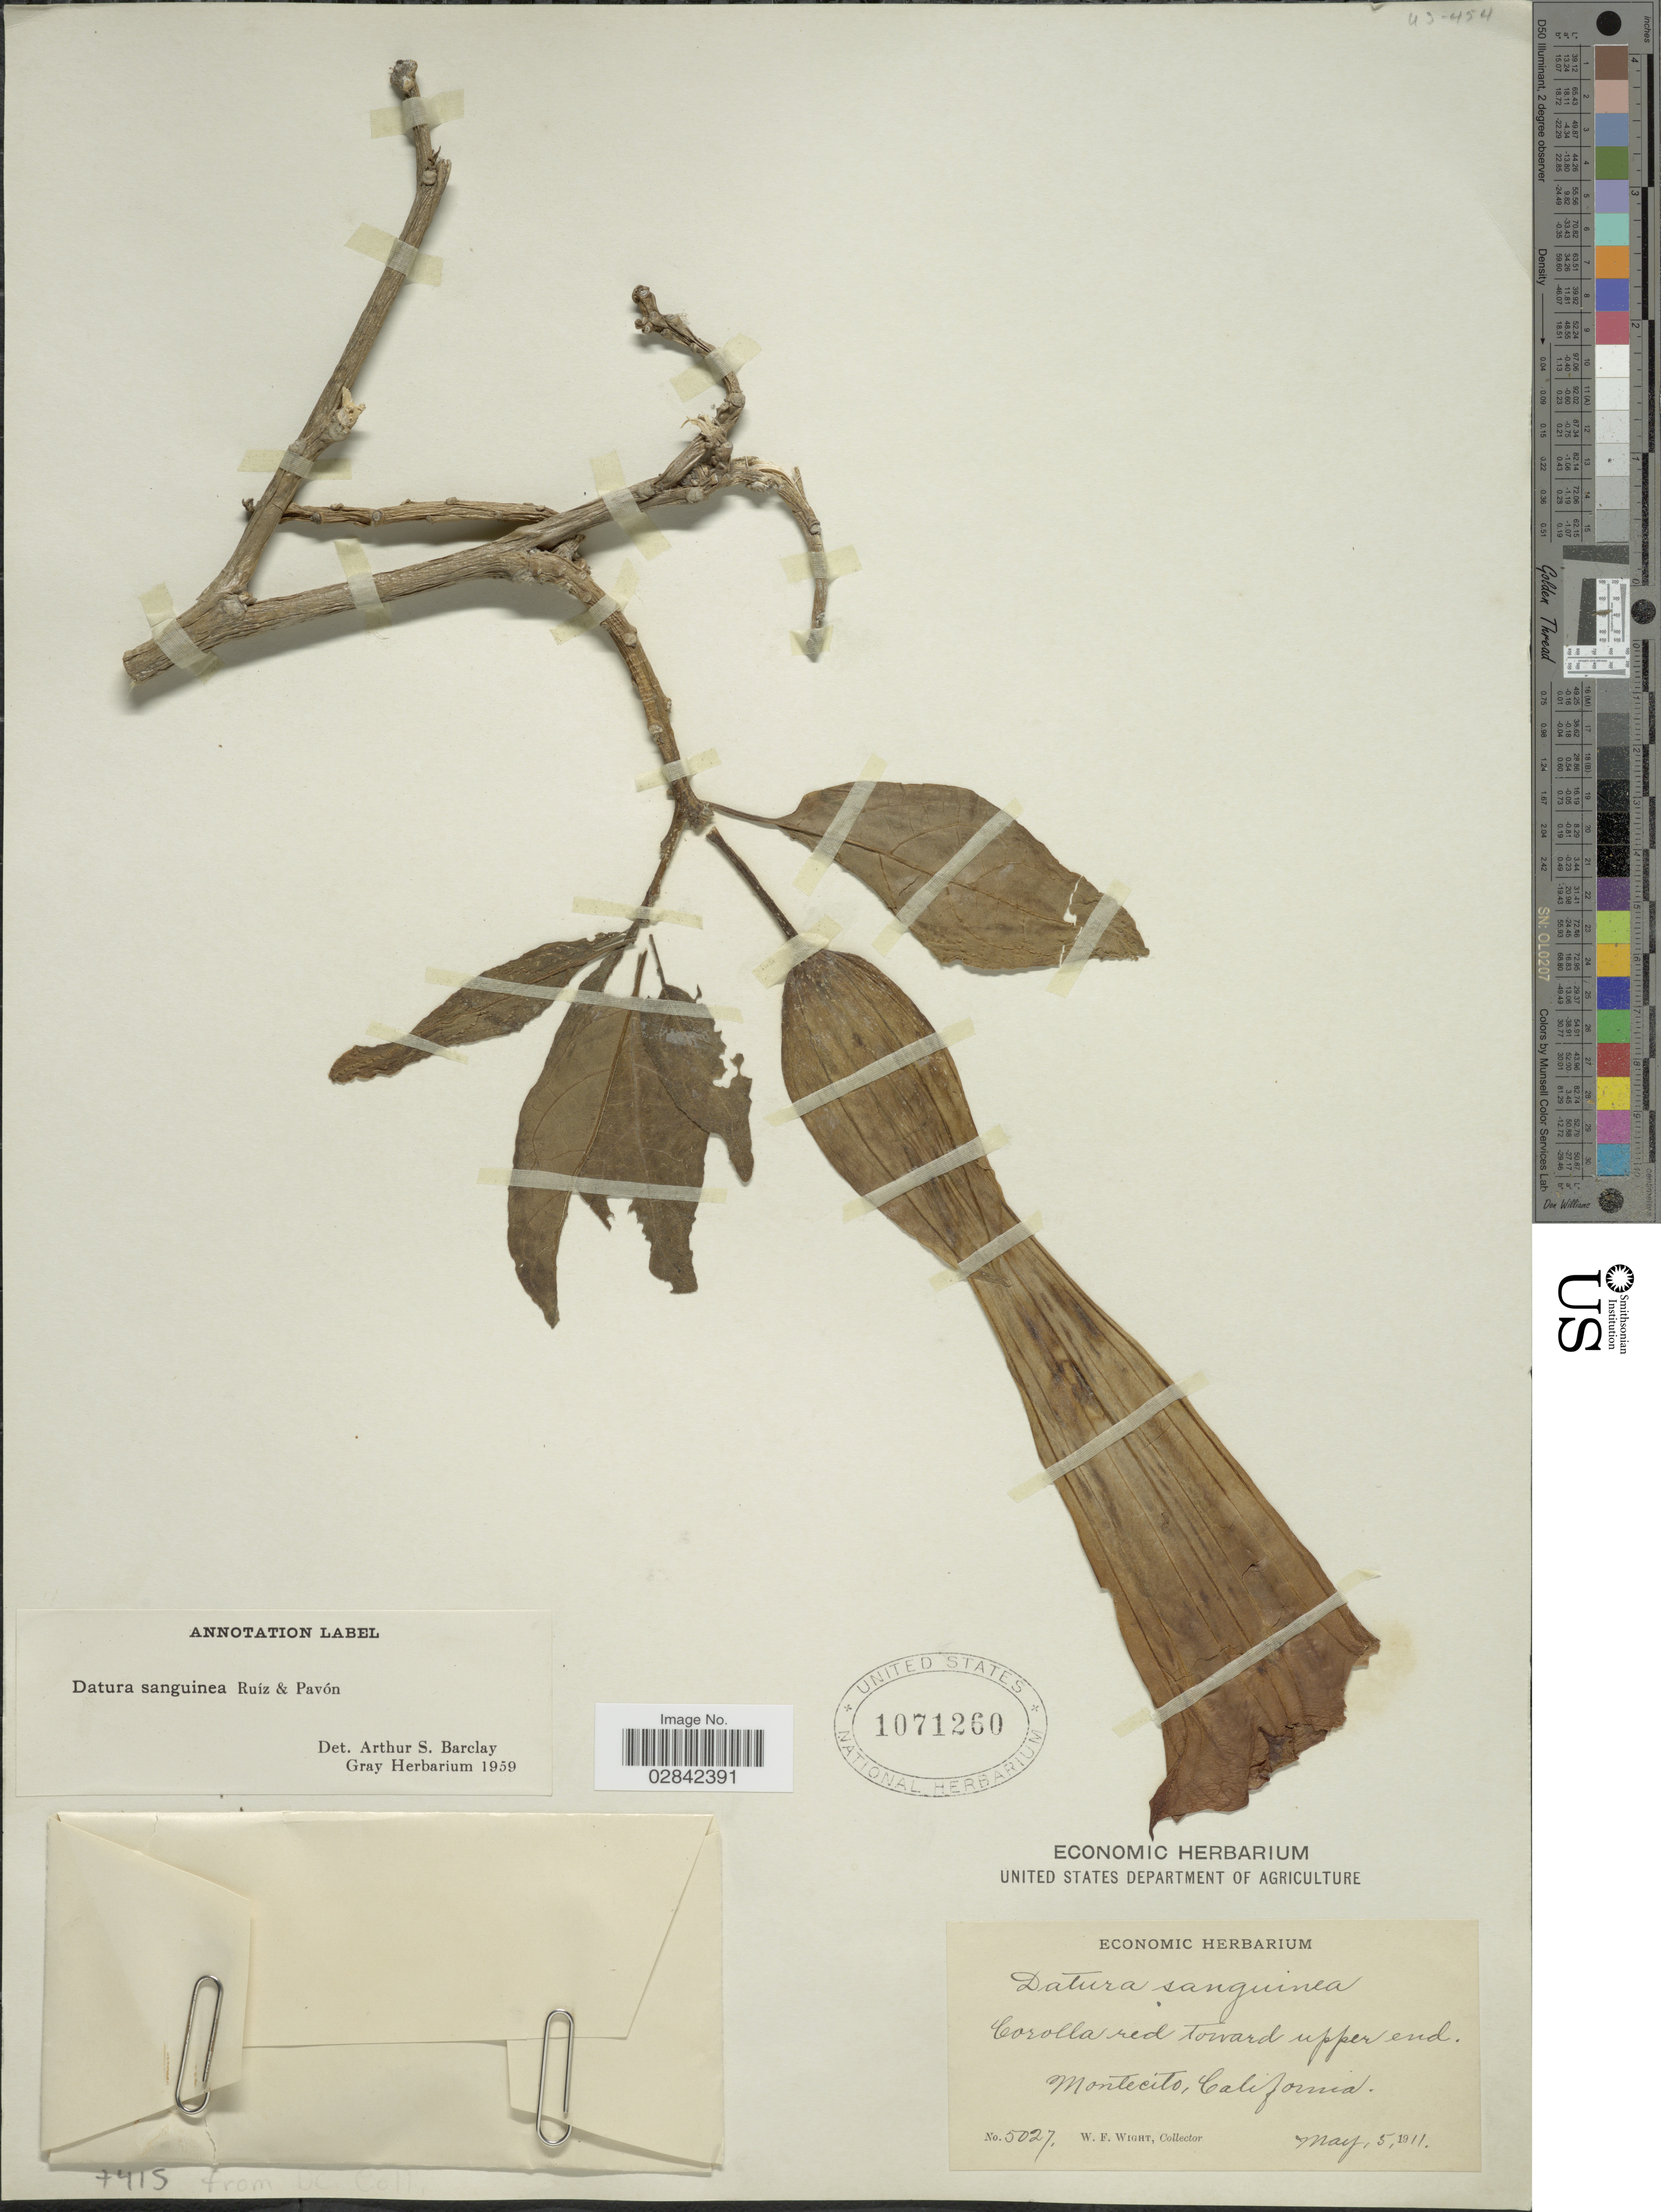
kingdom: Plantae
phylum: Tracheophyta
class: Magnoliopsida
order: Solanales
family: Solanaceae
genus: Brugmansia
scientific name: Brugmansia sanguinea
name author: (Ruiz & Pav.) D. Don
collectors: W. Wight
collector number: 5027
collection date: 1911-05-05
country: United States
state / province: California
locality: Montecito, California.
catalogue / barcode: US 1071260